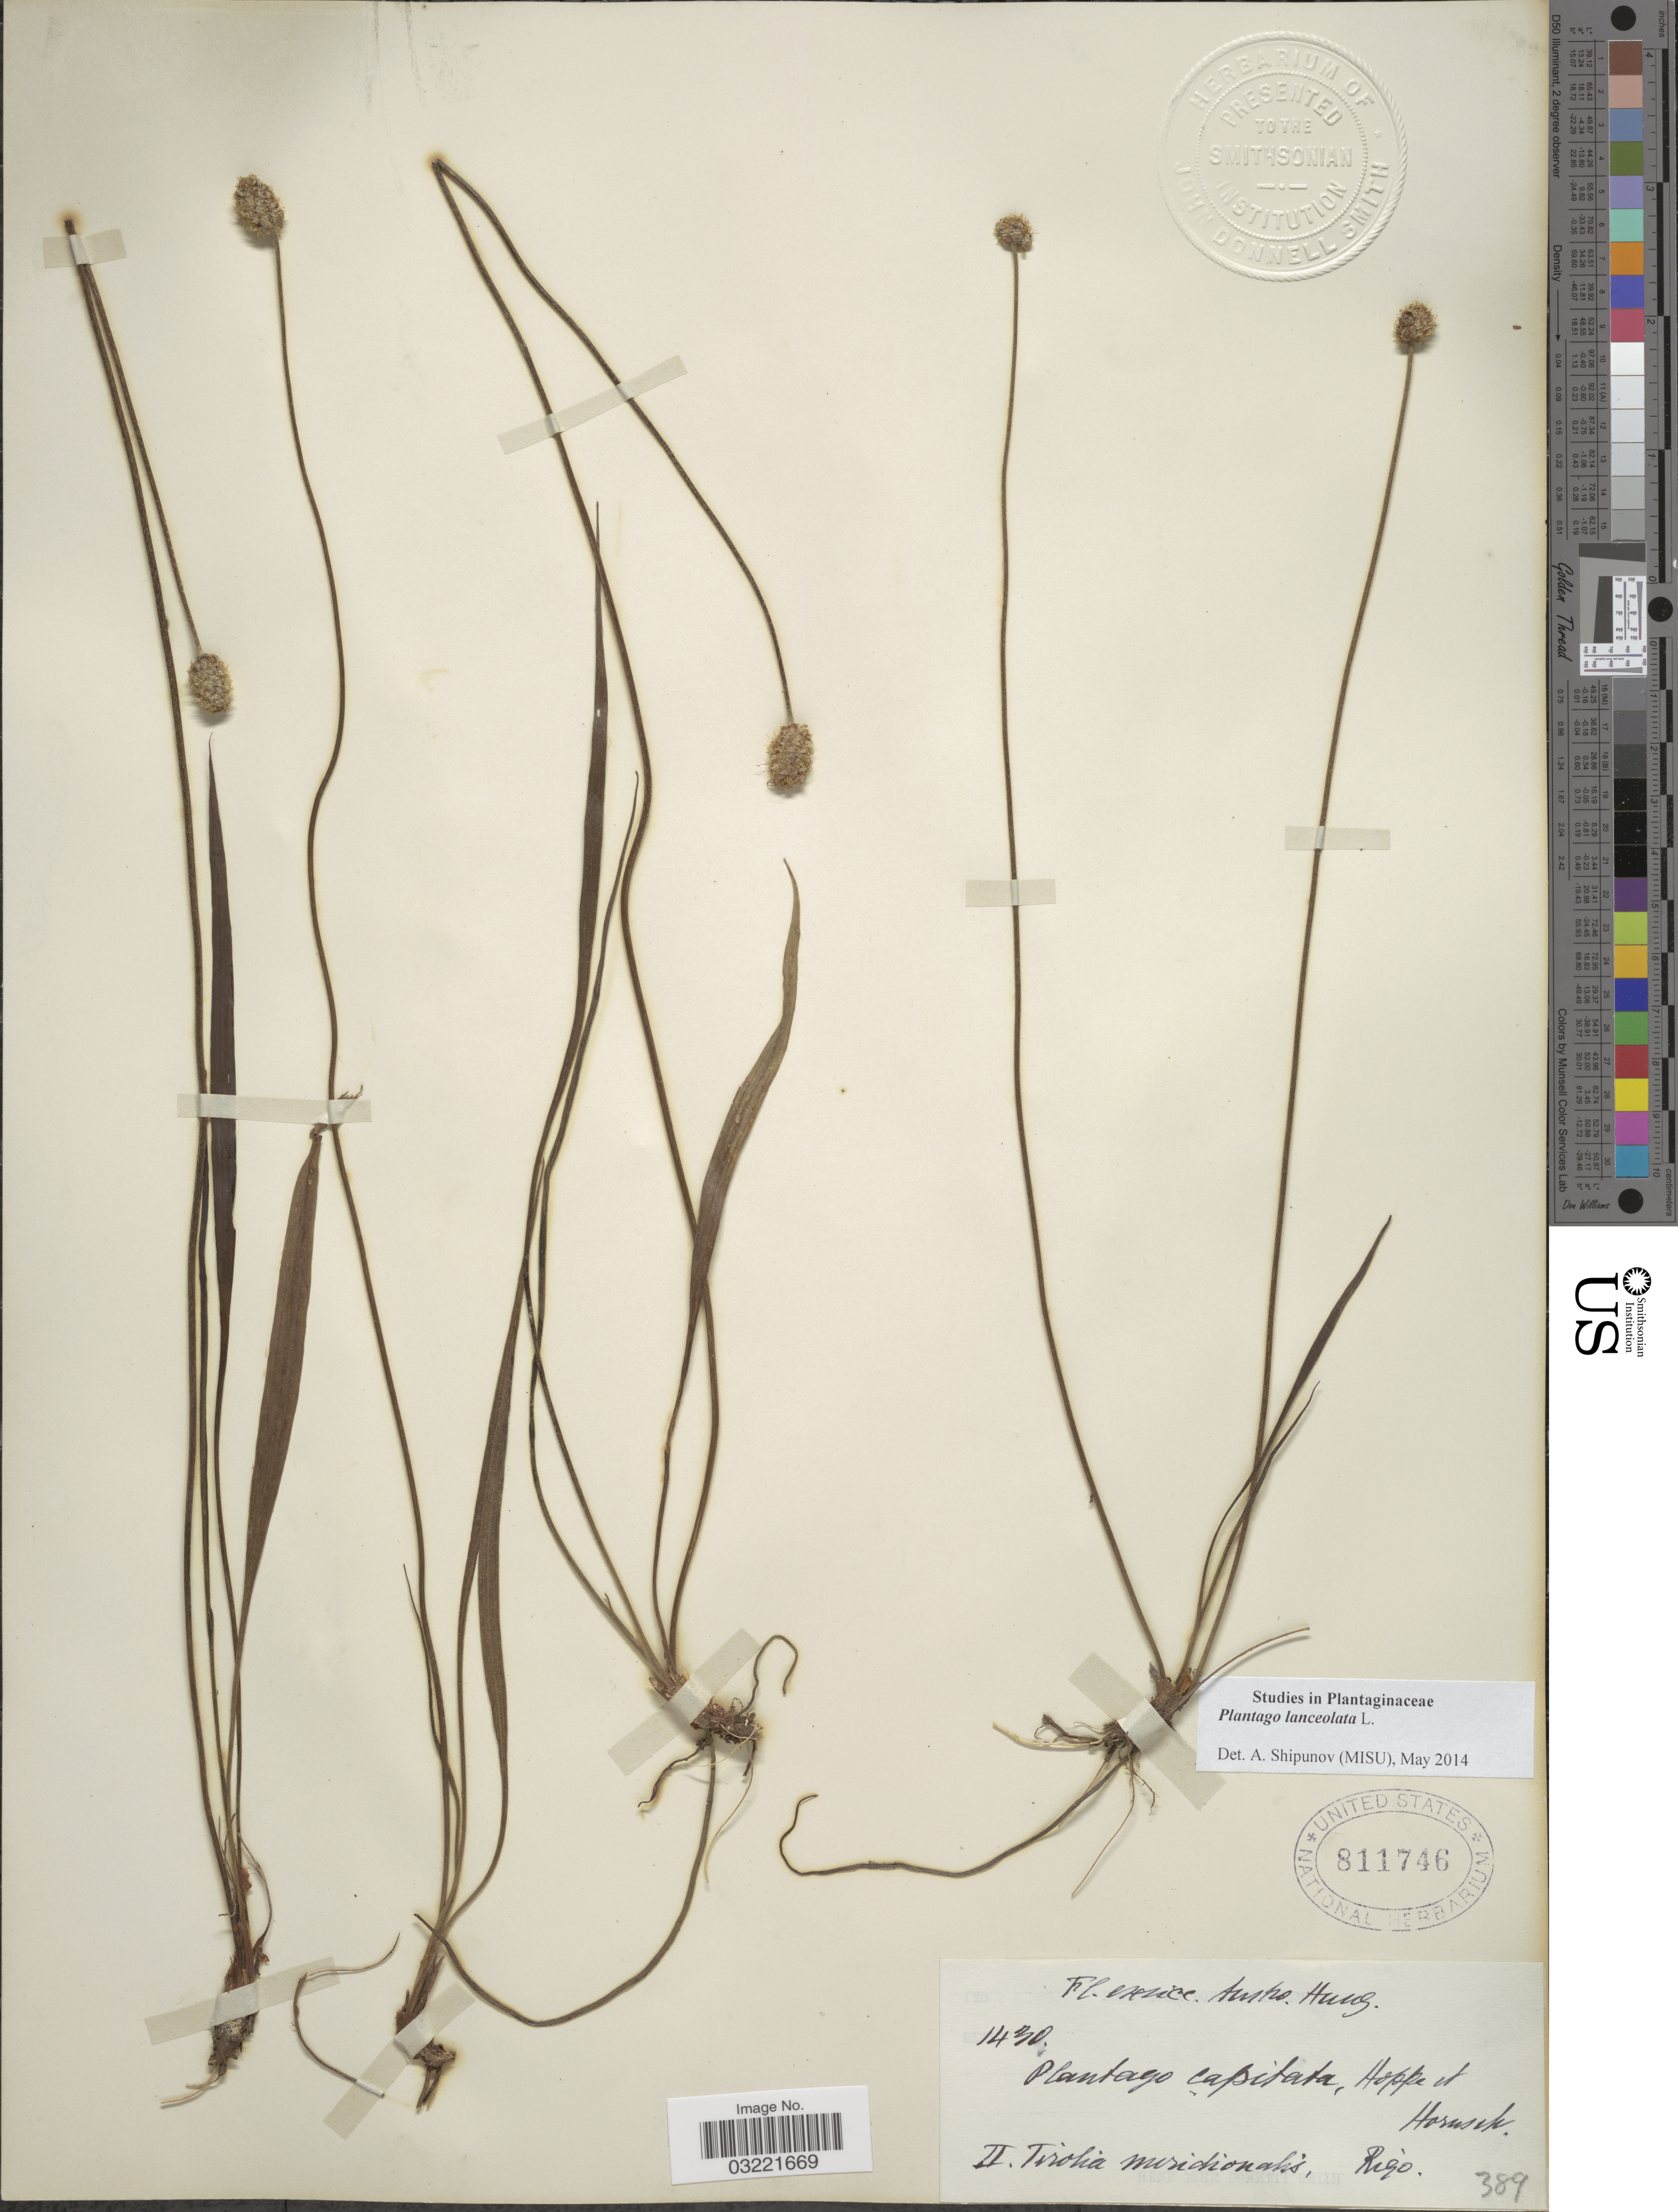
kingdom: Plantae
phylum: Tracheophyta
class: Magnoliopsida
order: Lamiales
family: Plantaginaceae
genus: Plantago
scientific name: Plantago lanceolata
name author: L.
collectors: -- Rigo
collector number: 1430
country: Hungary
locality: Austro. Hung. Tirolia meridionalis.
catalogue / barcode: US 811746